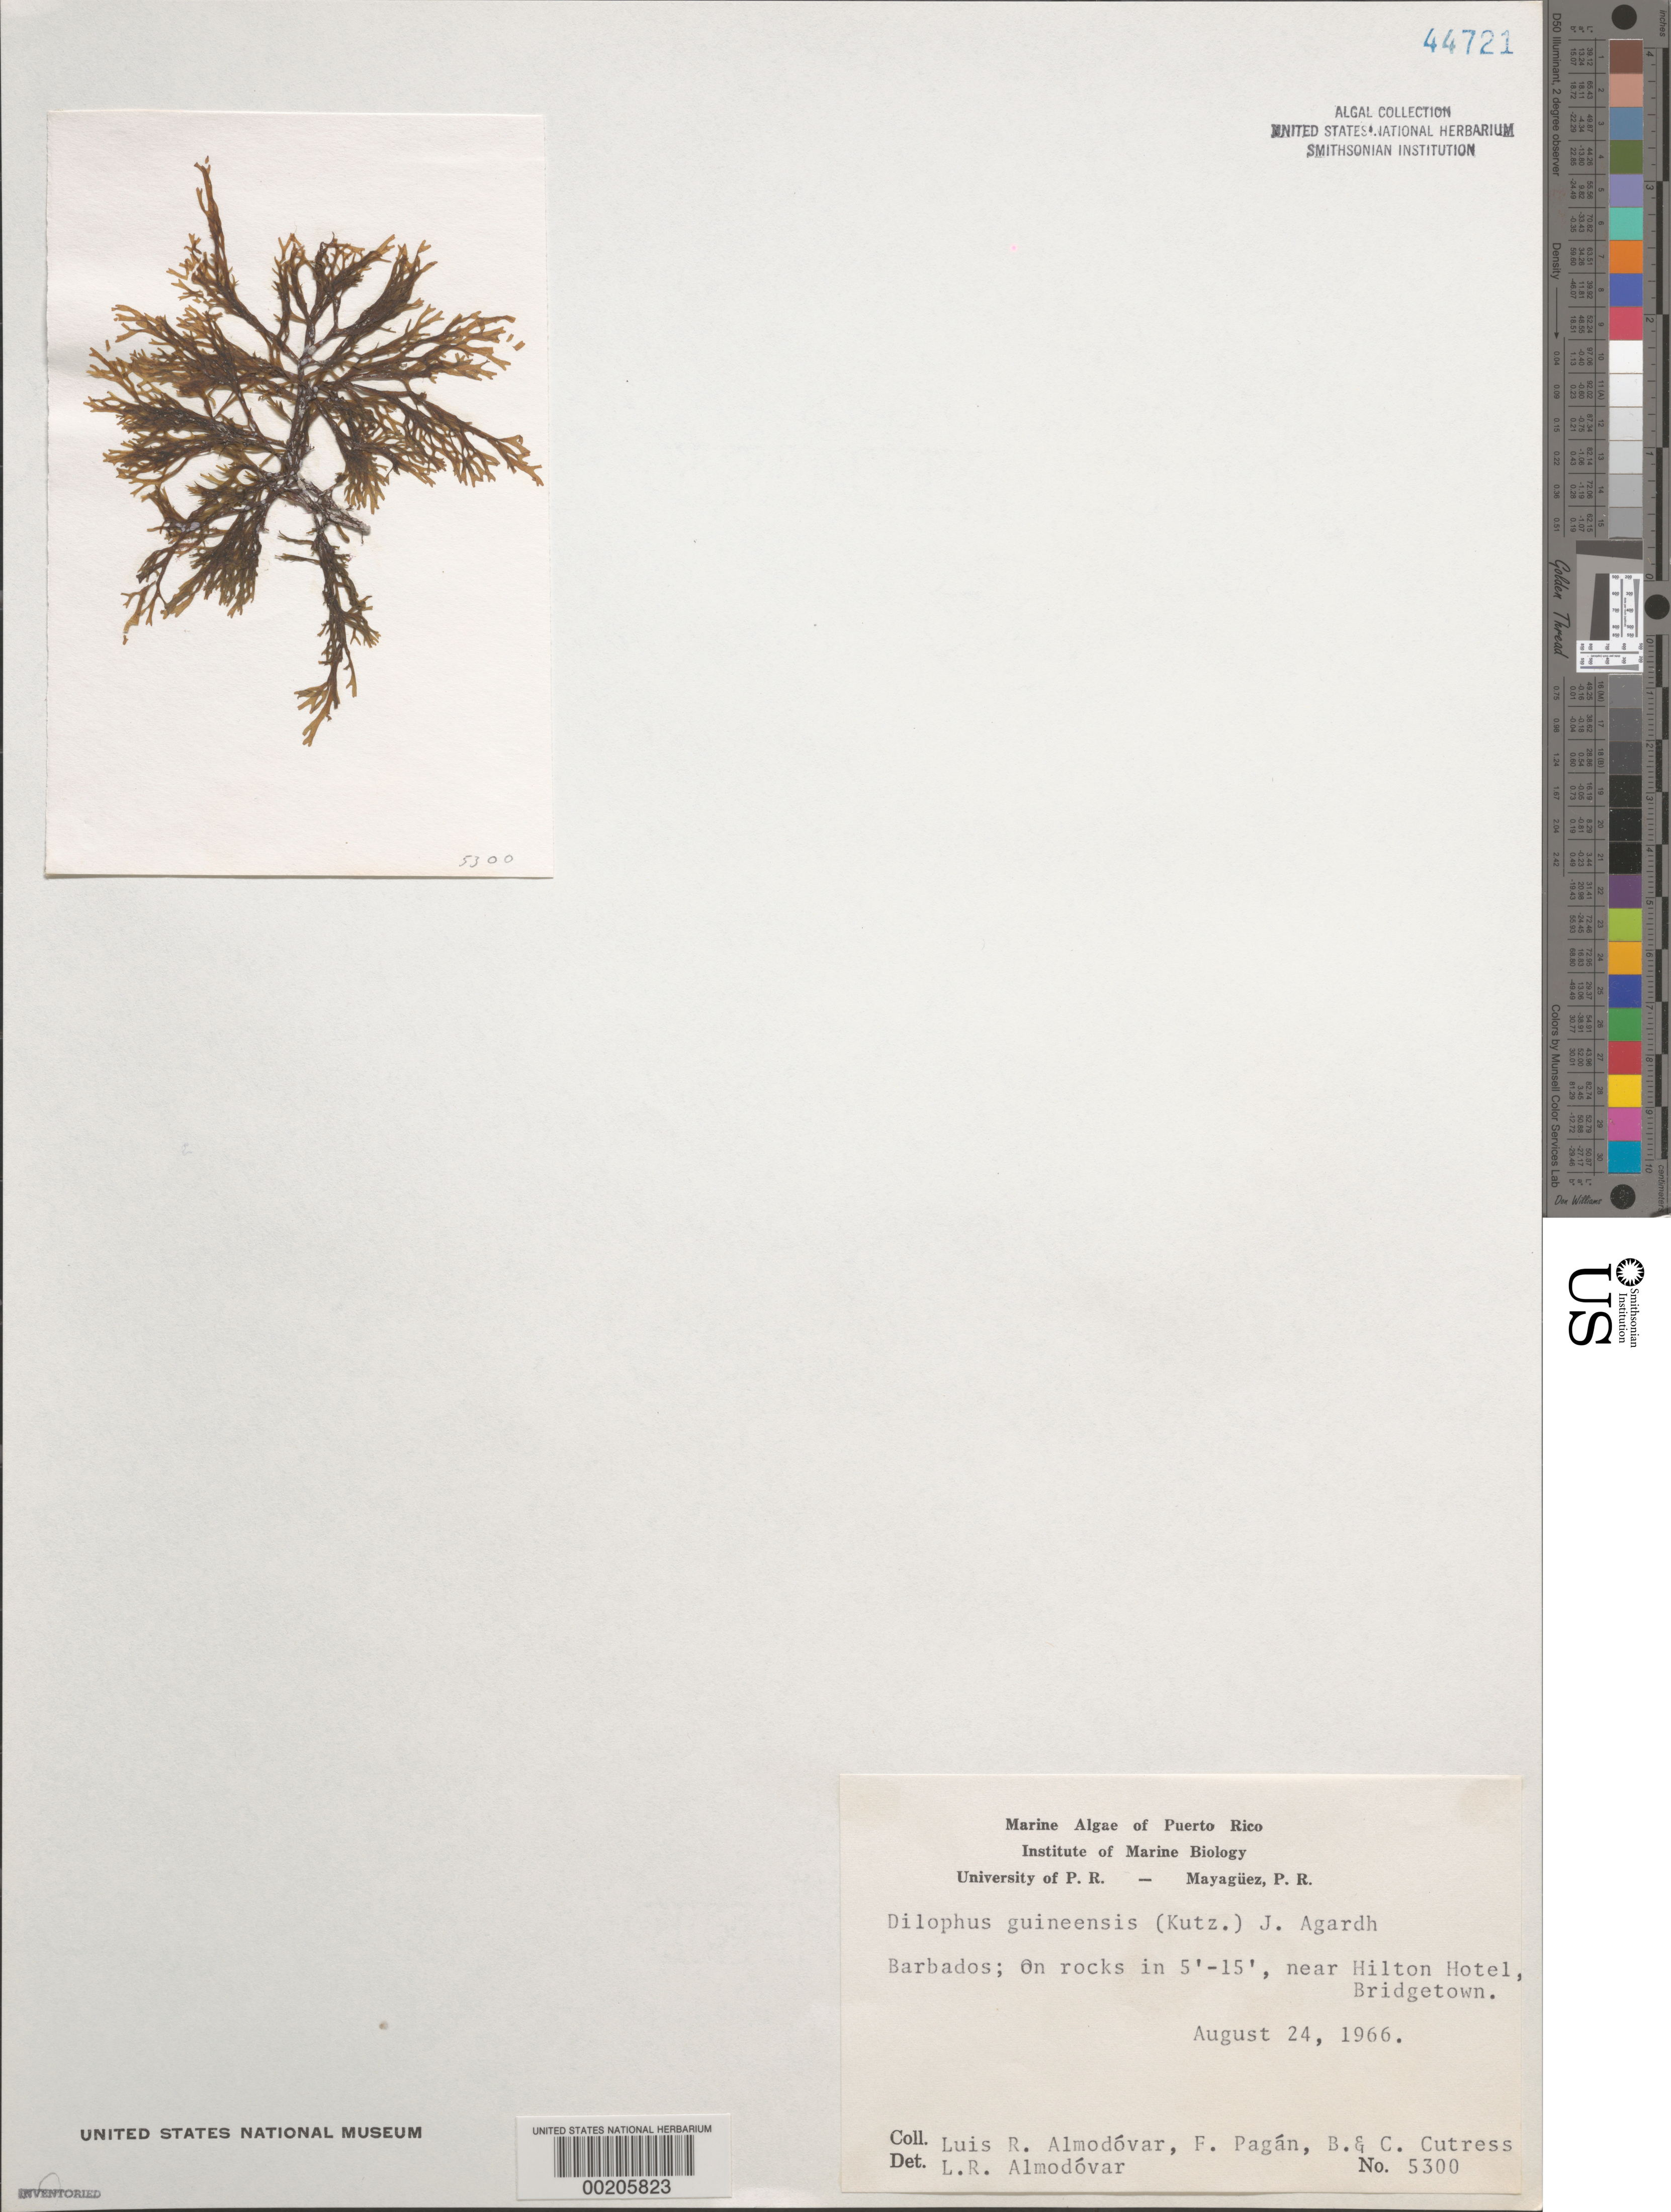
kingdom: Chromista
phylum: Ochrophyta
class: Phaeophyceae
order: Dictyotales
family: Dictyotaceae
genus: Dictyota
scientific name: Dictyota guineensis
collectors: L. Almodovar, F. Pagan, B. Cutress & C. Cutress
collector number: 5300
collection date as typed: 24 Aug 1966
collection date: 1966-08-24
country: Barbados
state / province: Saint Michael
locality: Bridgetown, near Hilton Hotel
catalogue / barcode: US 44721